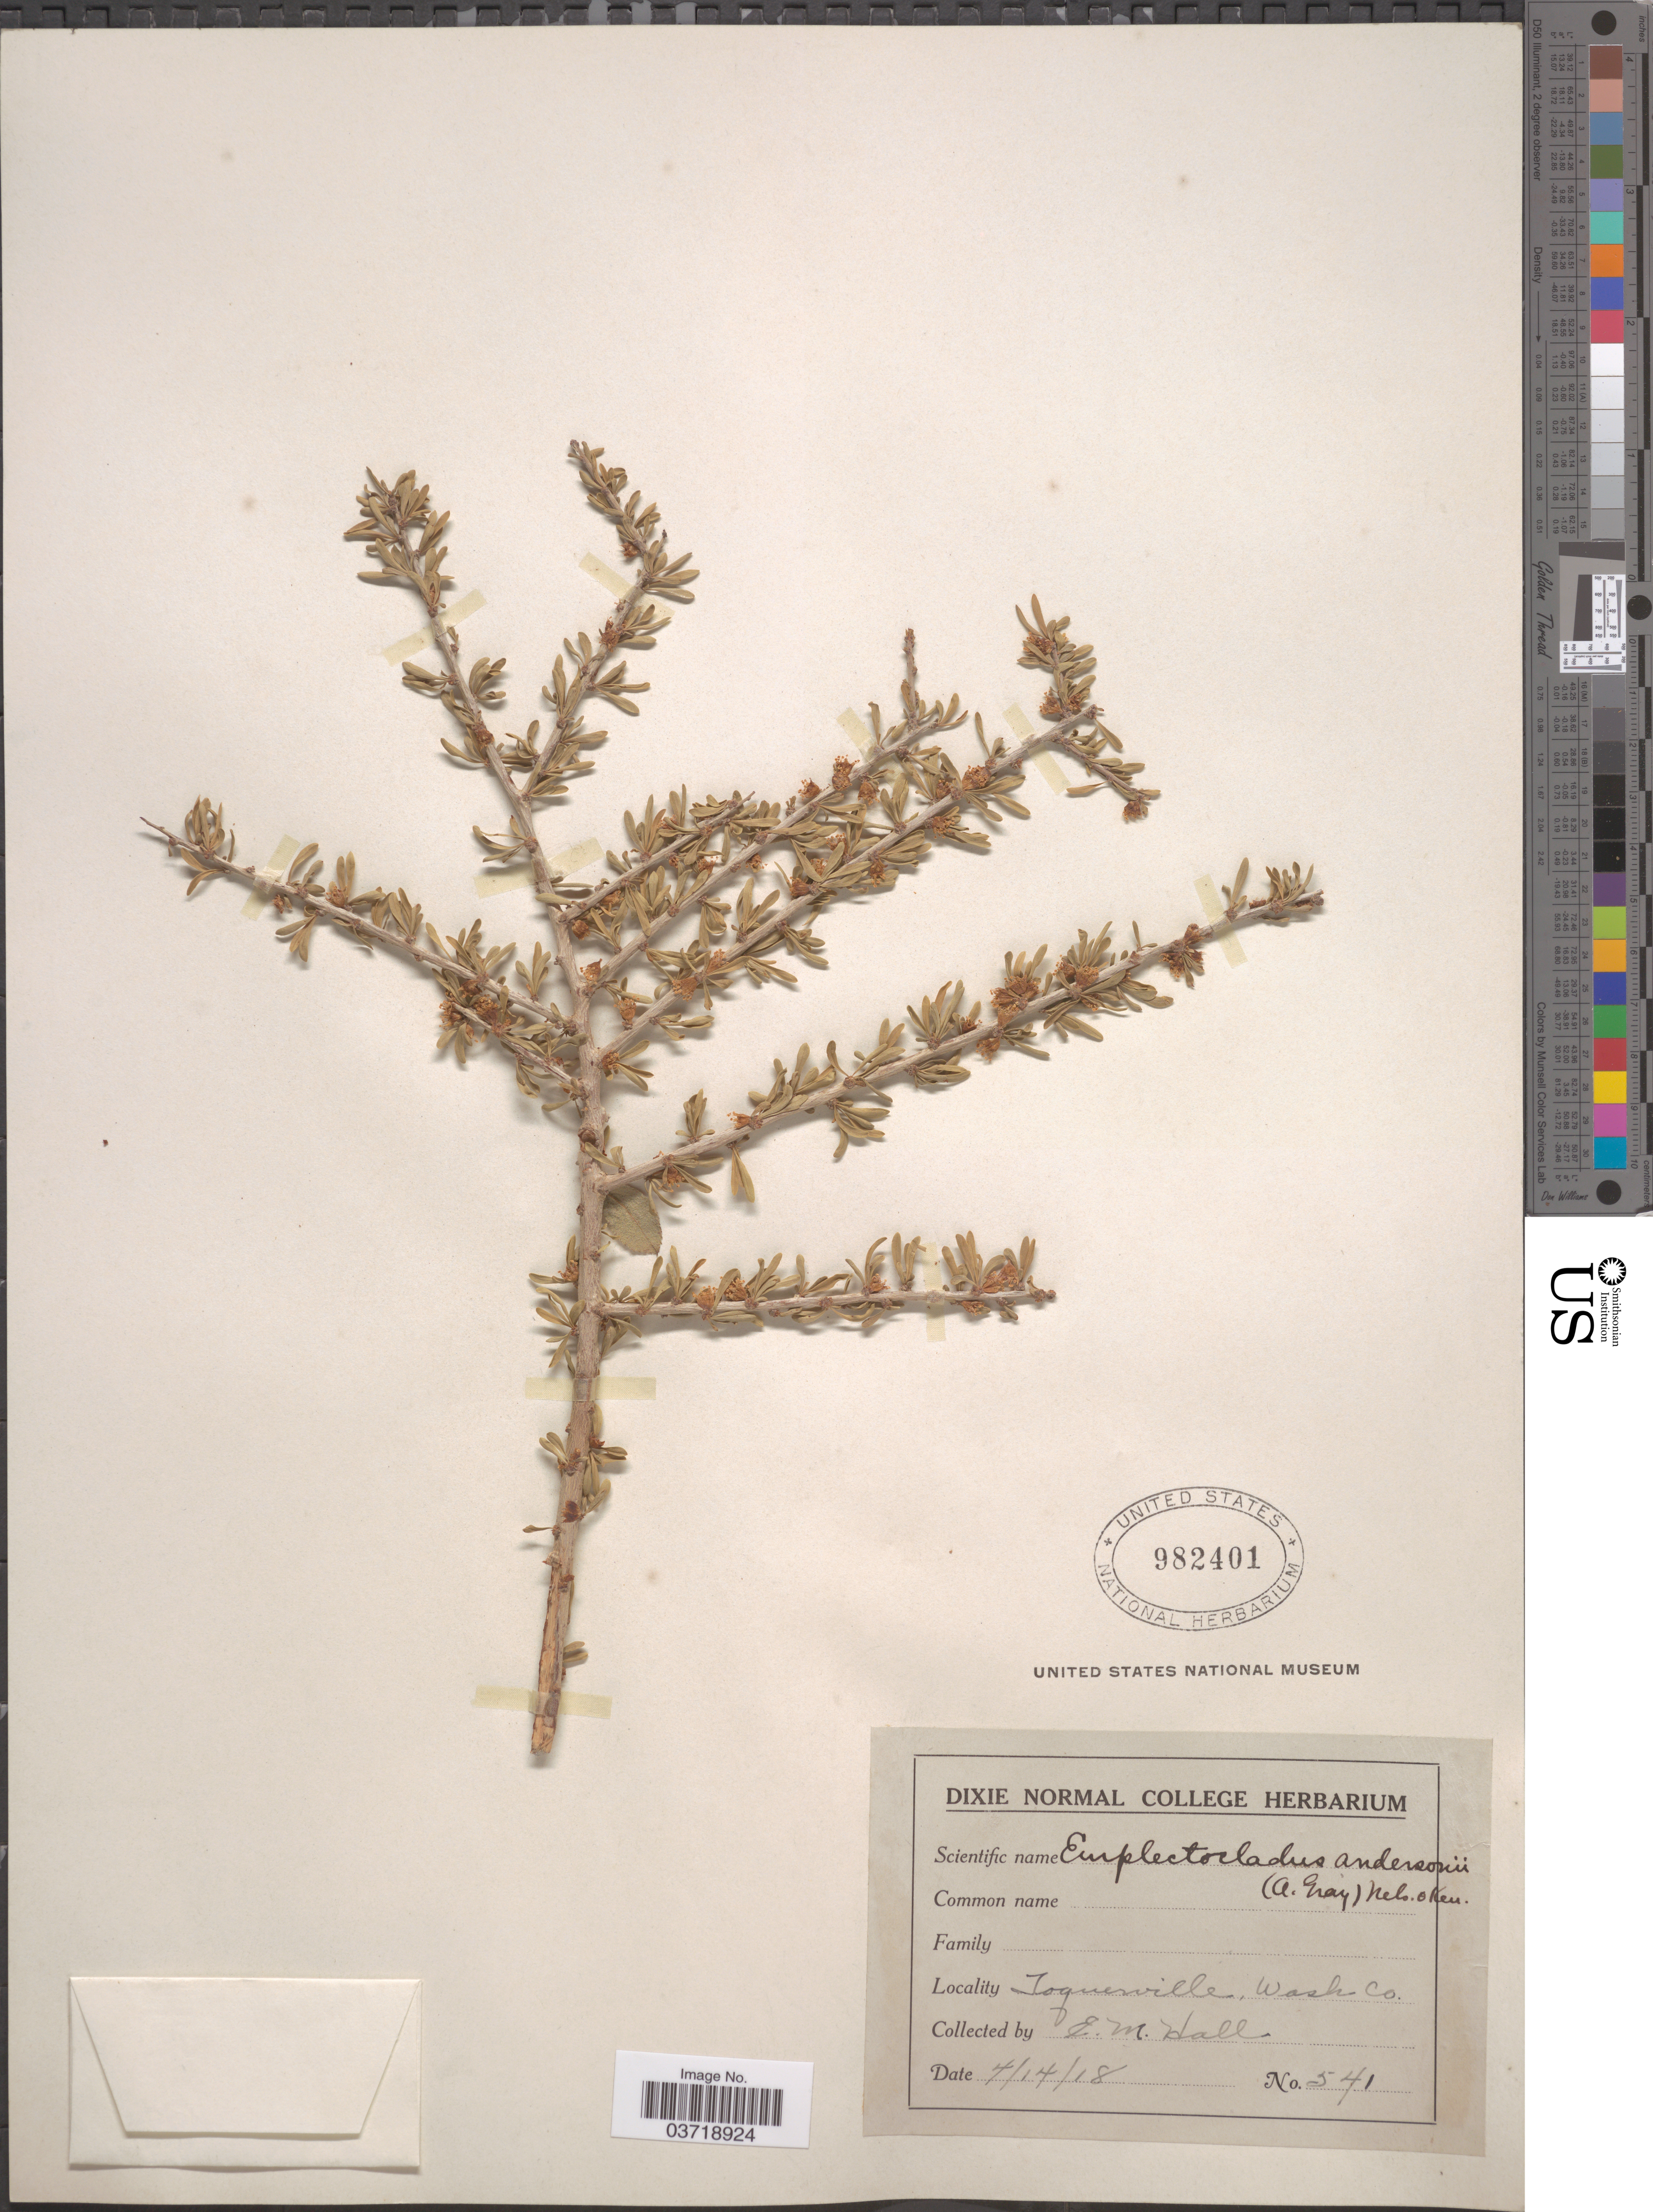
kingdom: Plantae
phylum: Tracheophyta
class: Magnoliopsida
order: Rosales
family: Rosaceae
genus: Prunus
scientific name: Prunus fasciculata var. fasciculata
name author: (Torr.) A. Gray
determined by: Strong, Mark T., (BOT), Smithsonian Institution - National Museum of Natural History (UNITED STATES)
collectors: E. Hall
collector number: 541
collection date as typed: Transcribed d/m/y: 14/4/18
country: United States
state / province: Utah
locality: Toquerville, Wash Co.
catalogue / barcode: US 982401